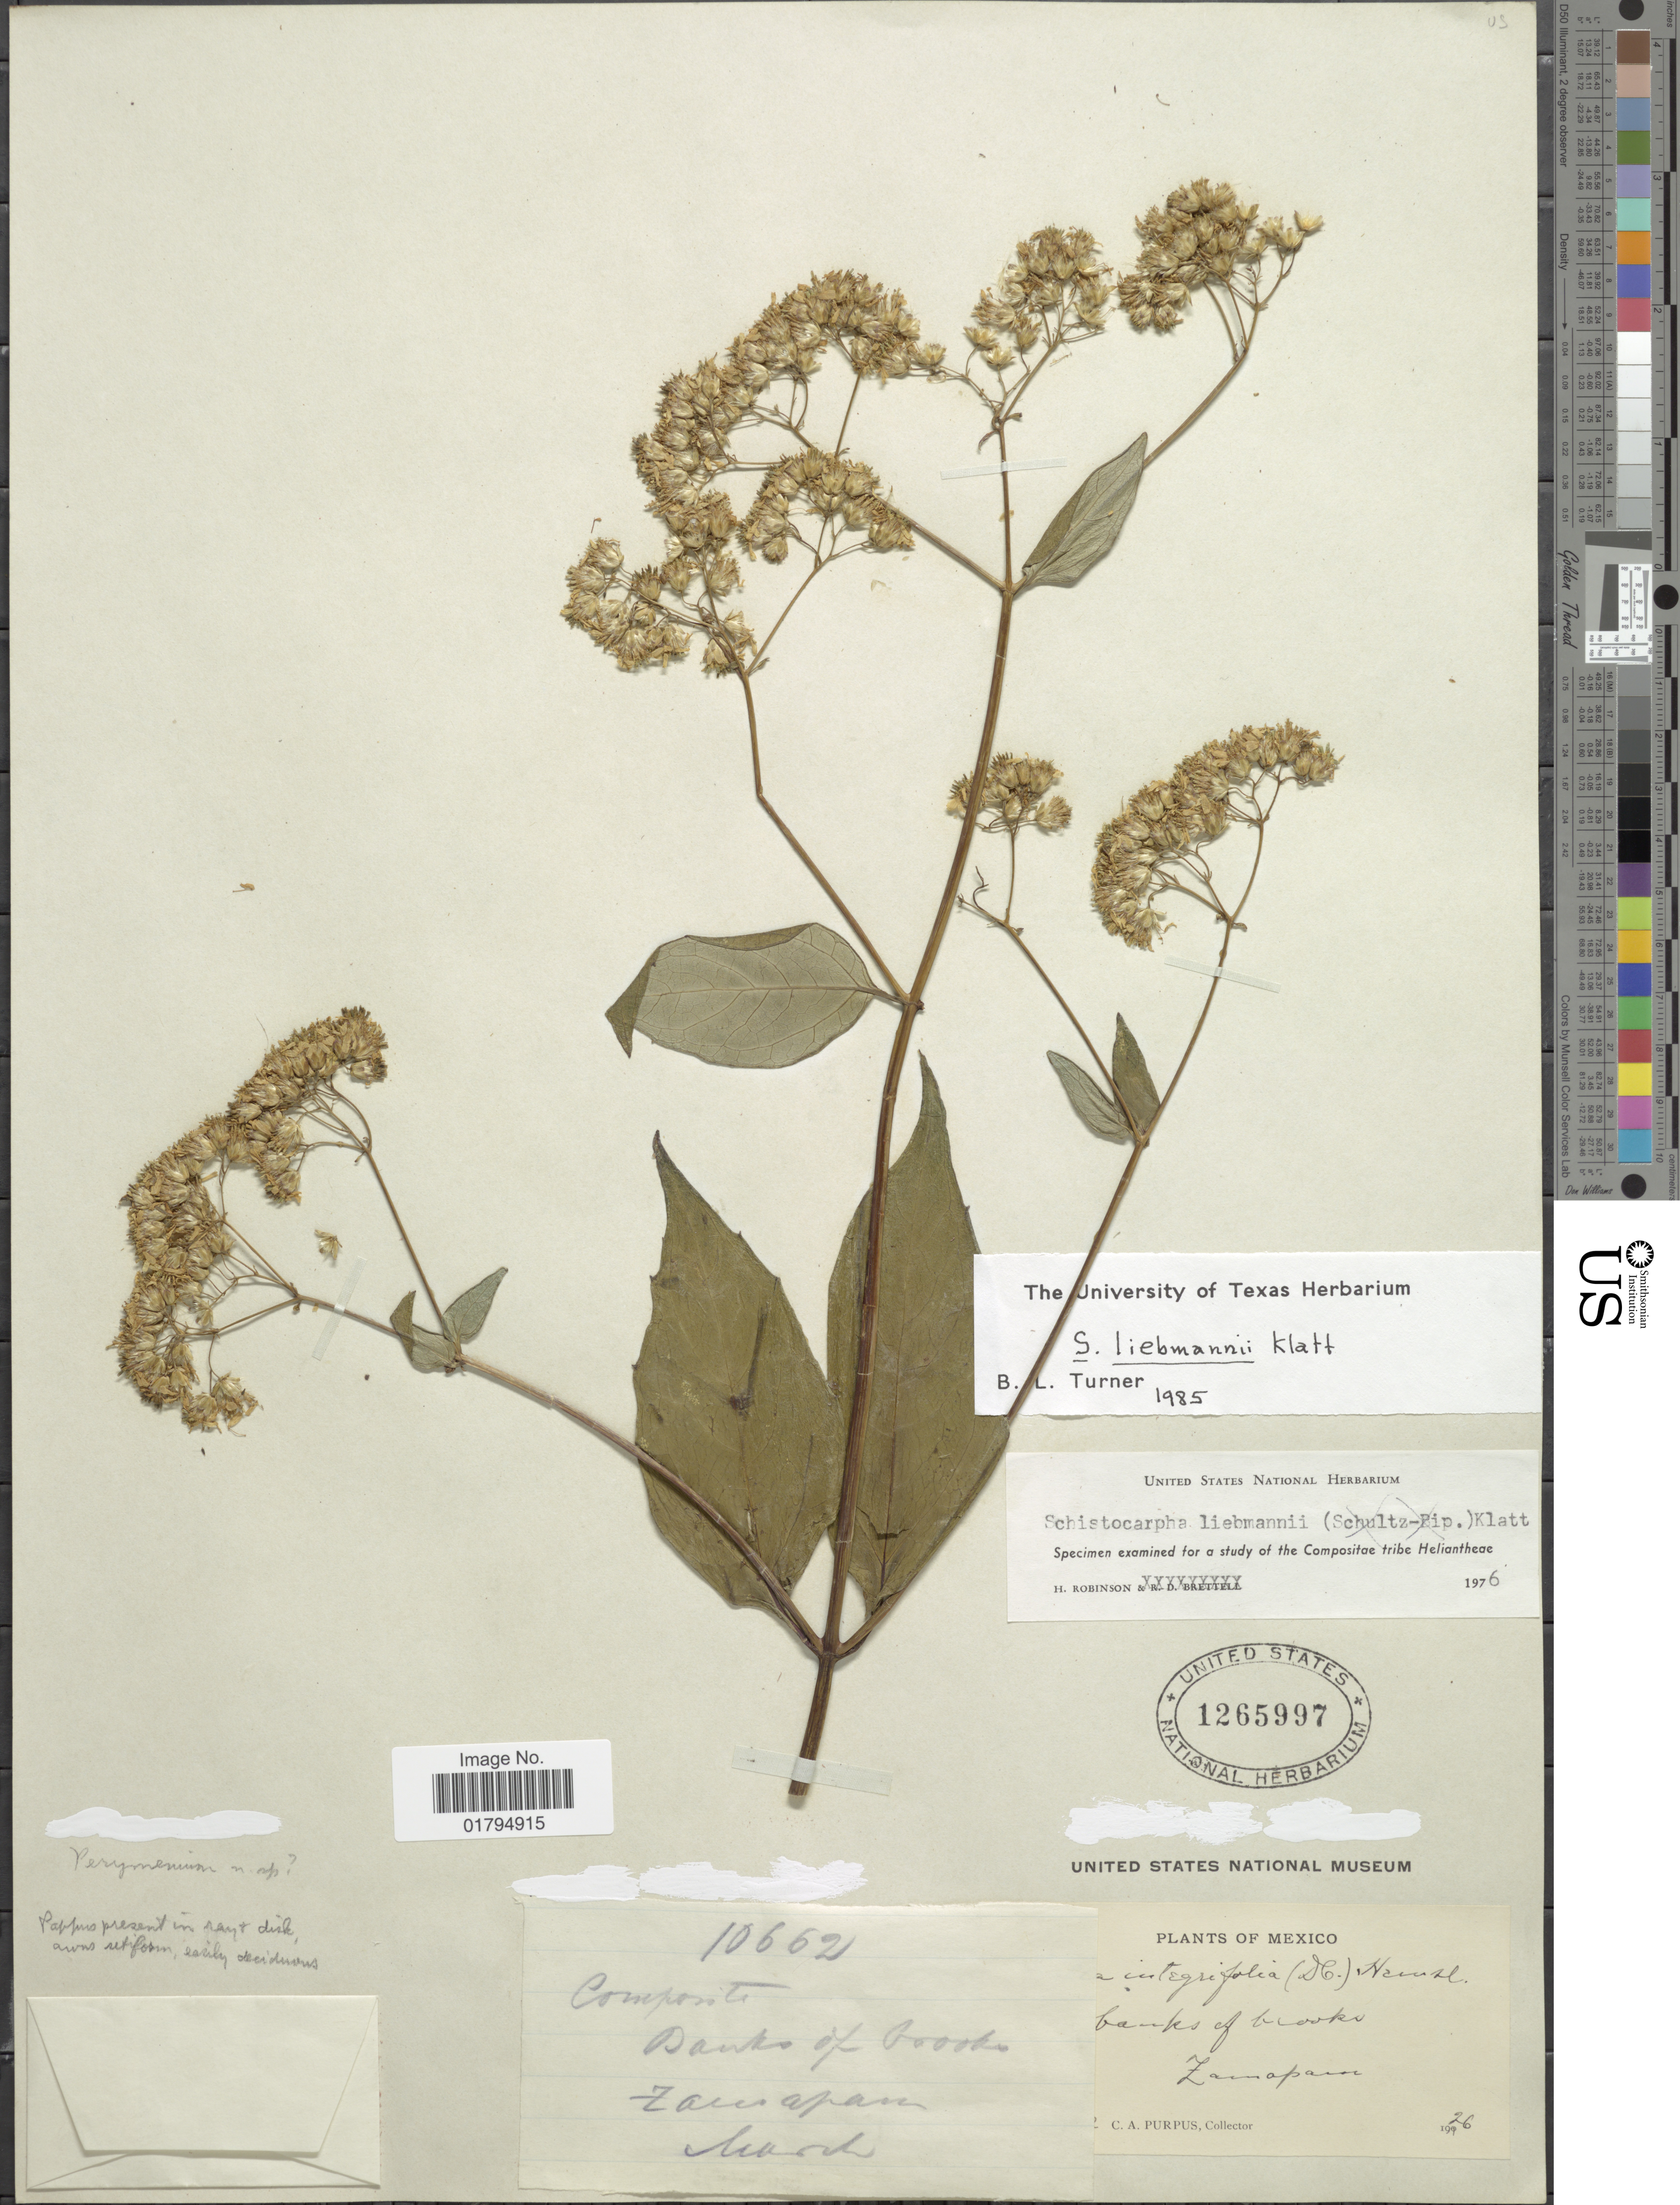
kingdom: Plantae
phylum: Tracheophyta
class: Magnoliopsida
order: Asterales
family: Asteraceae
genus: Schistocarpha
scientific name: Schistocarpha liebmannii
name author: Klatt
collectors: C. A. Purpus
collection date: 1926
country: Mexico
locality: Banks of Brooks Zacuapan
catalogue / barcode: US 1265997